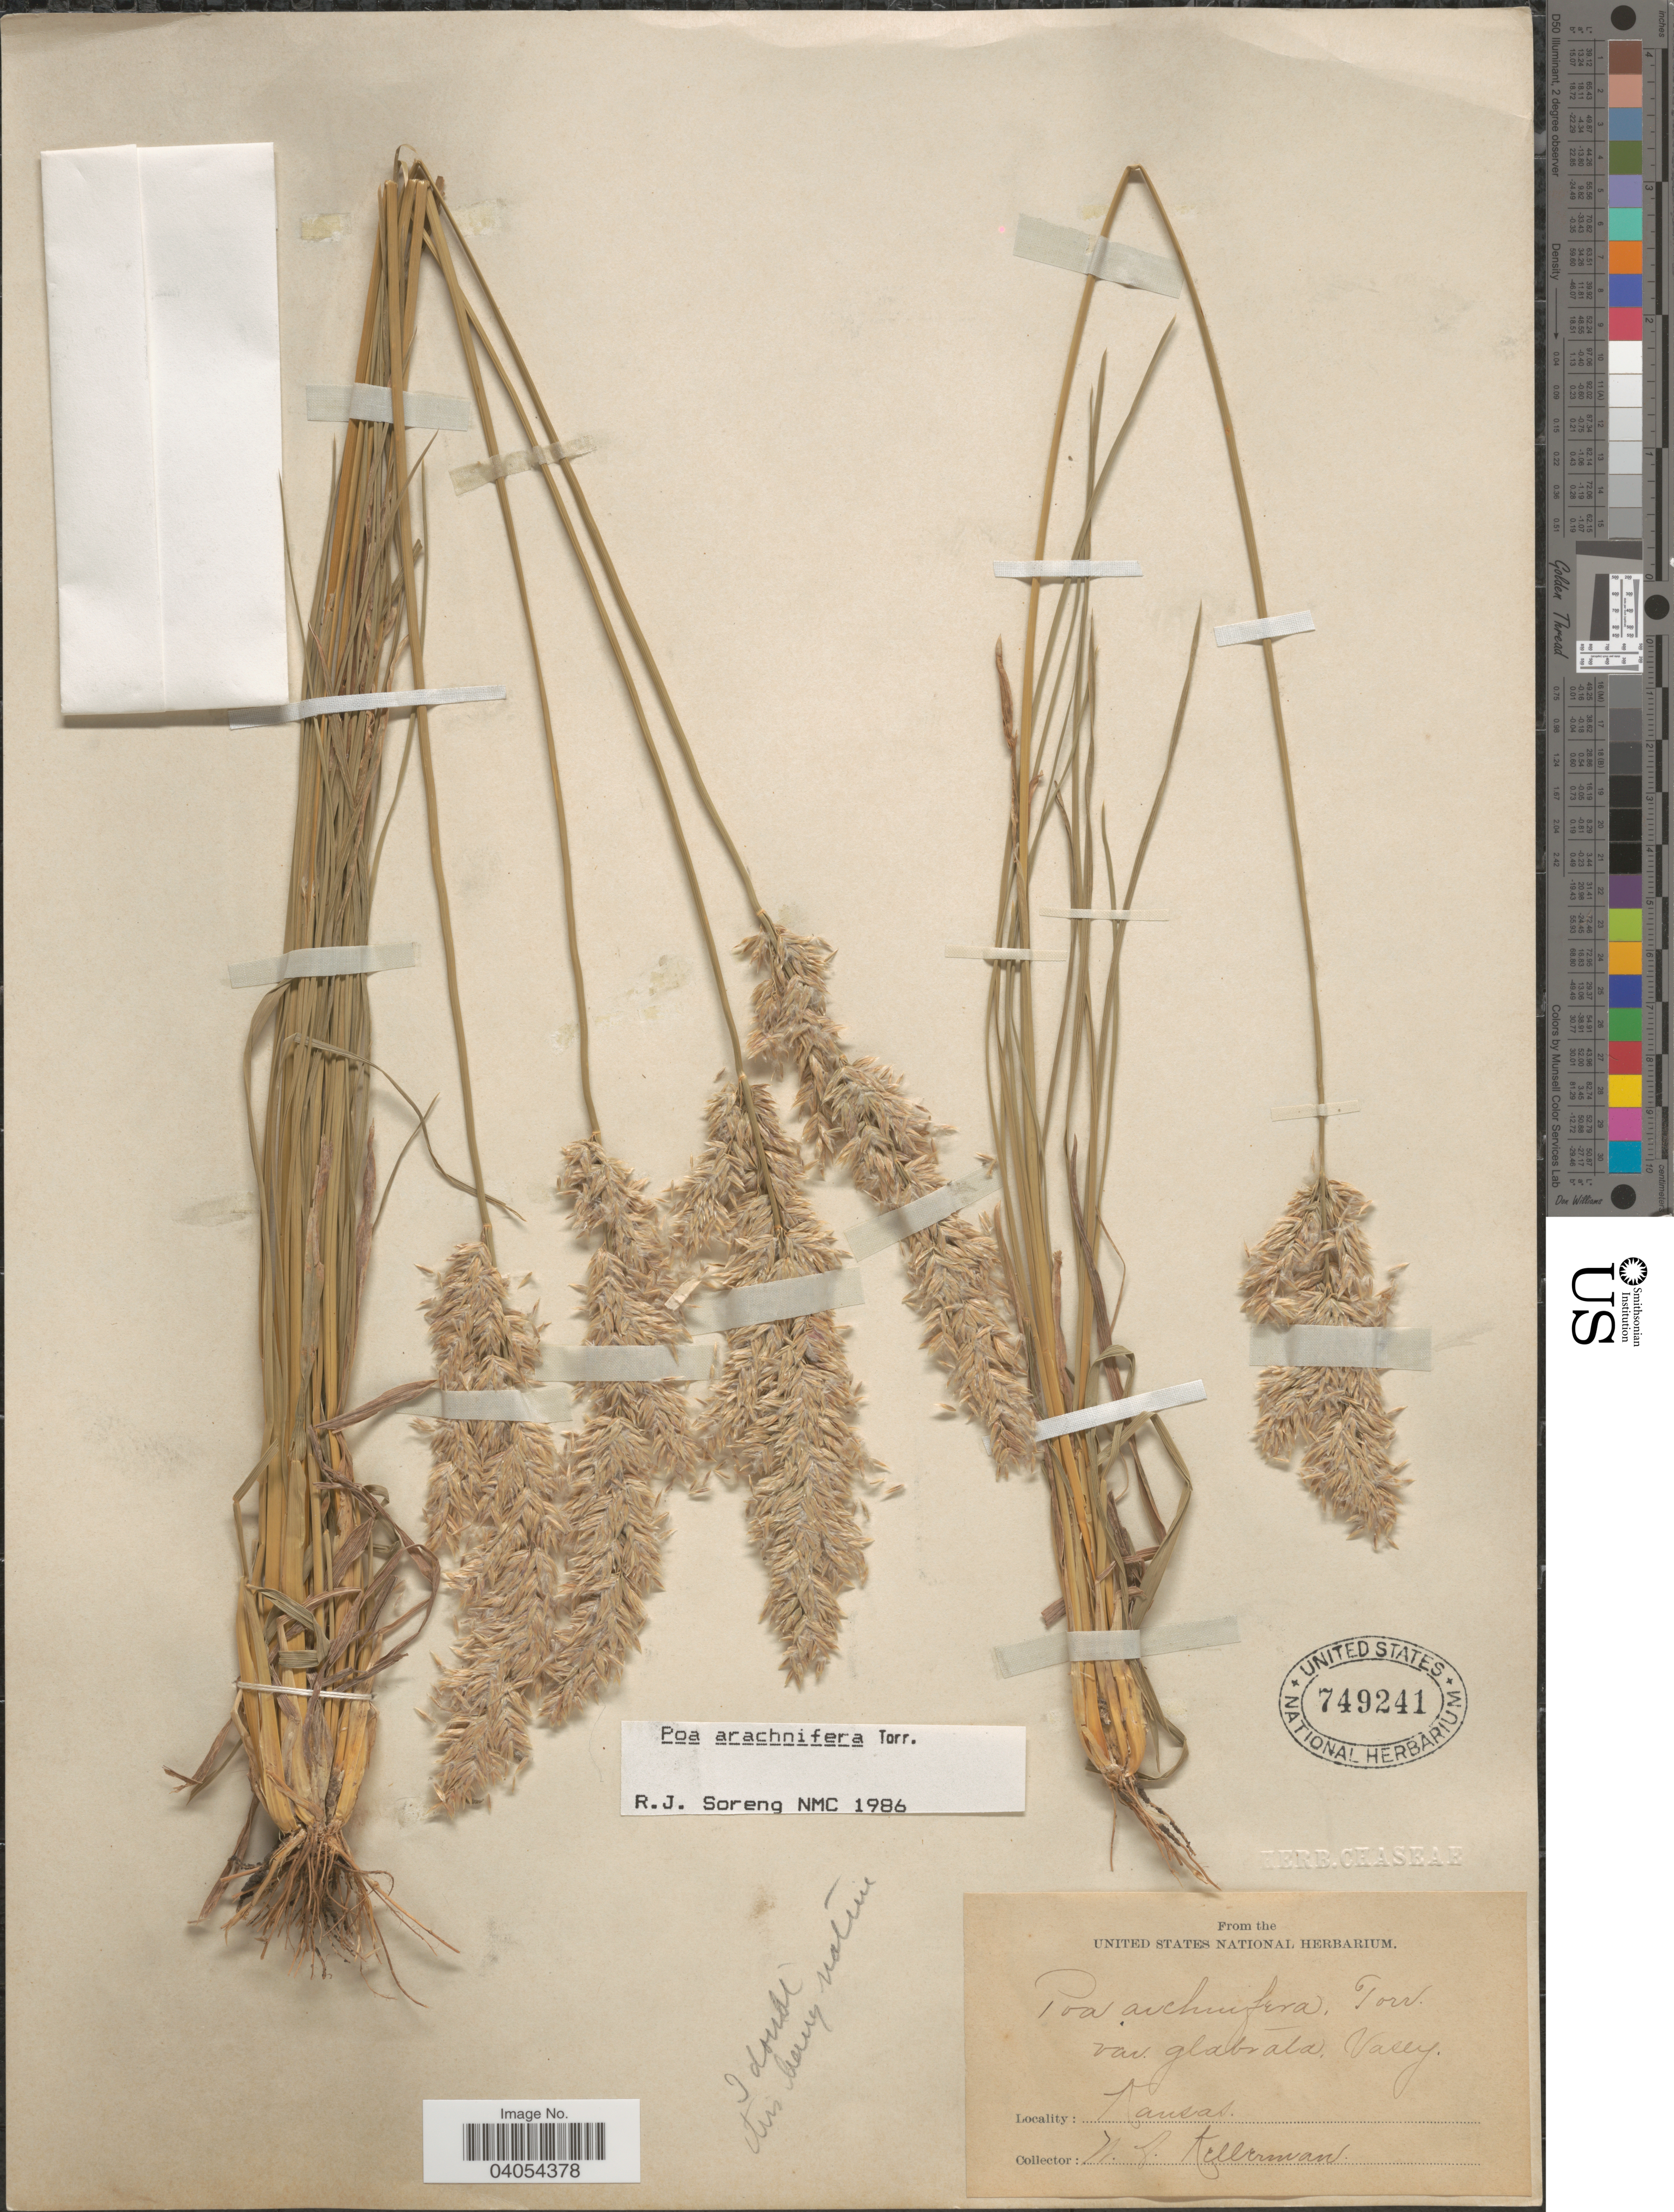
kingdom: Plantae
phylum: Tracheophyta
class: Liliopsida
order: Poales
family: Poaceae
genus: Poa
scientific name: Poa arachnifera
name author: Torr.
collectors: W. Kellerman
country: United States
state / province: Kansas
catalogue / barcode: US 749241